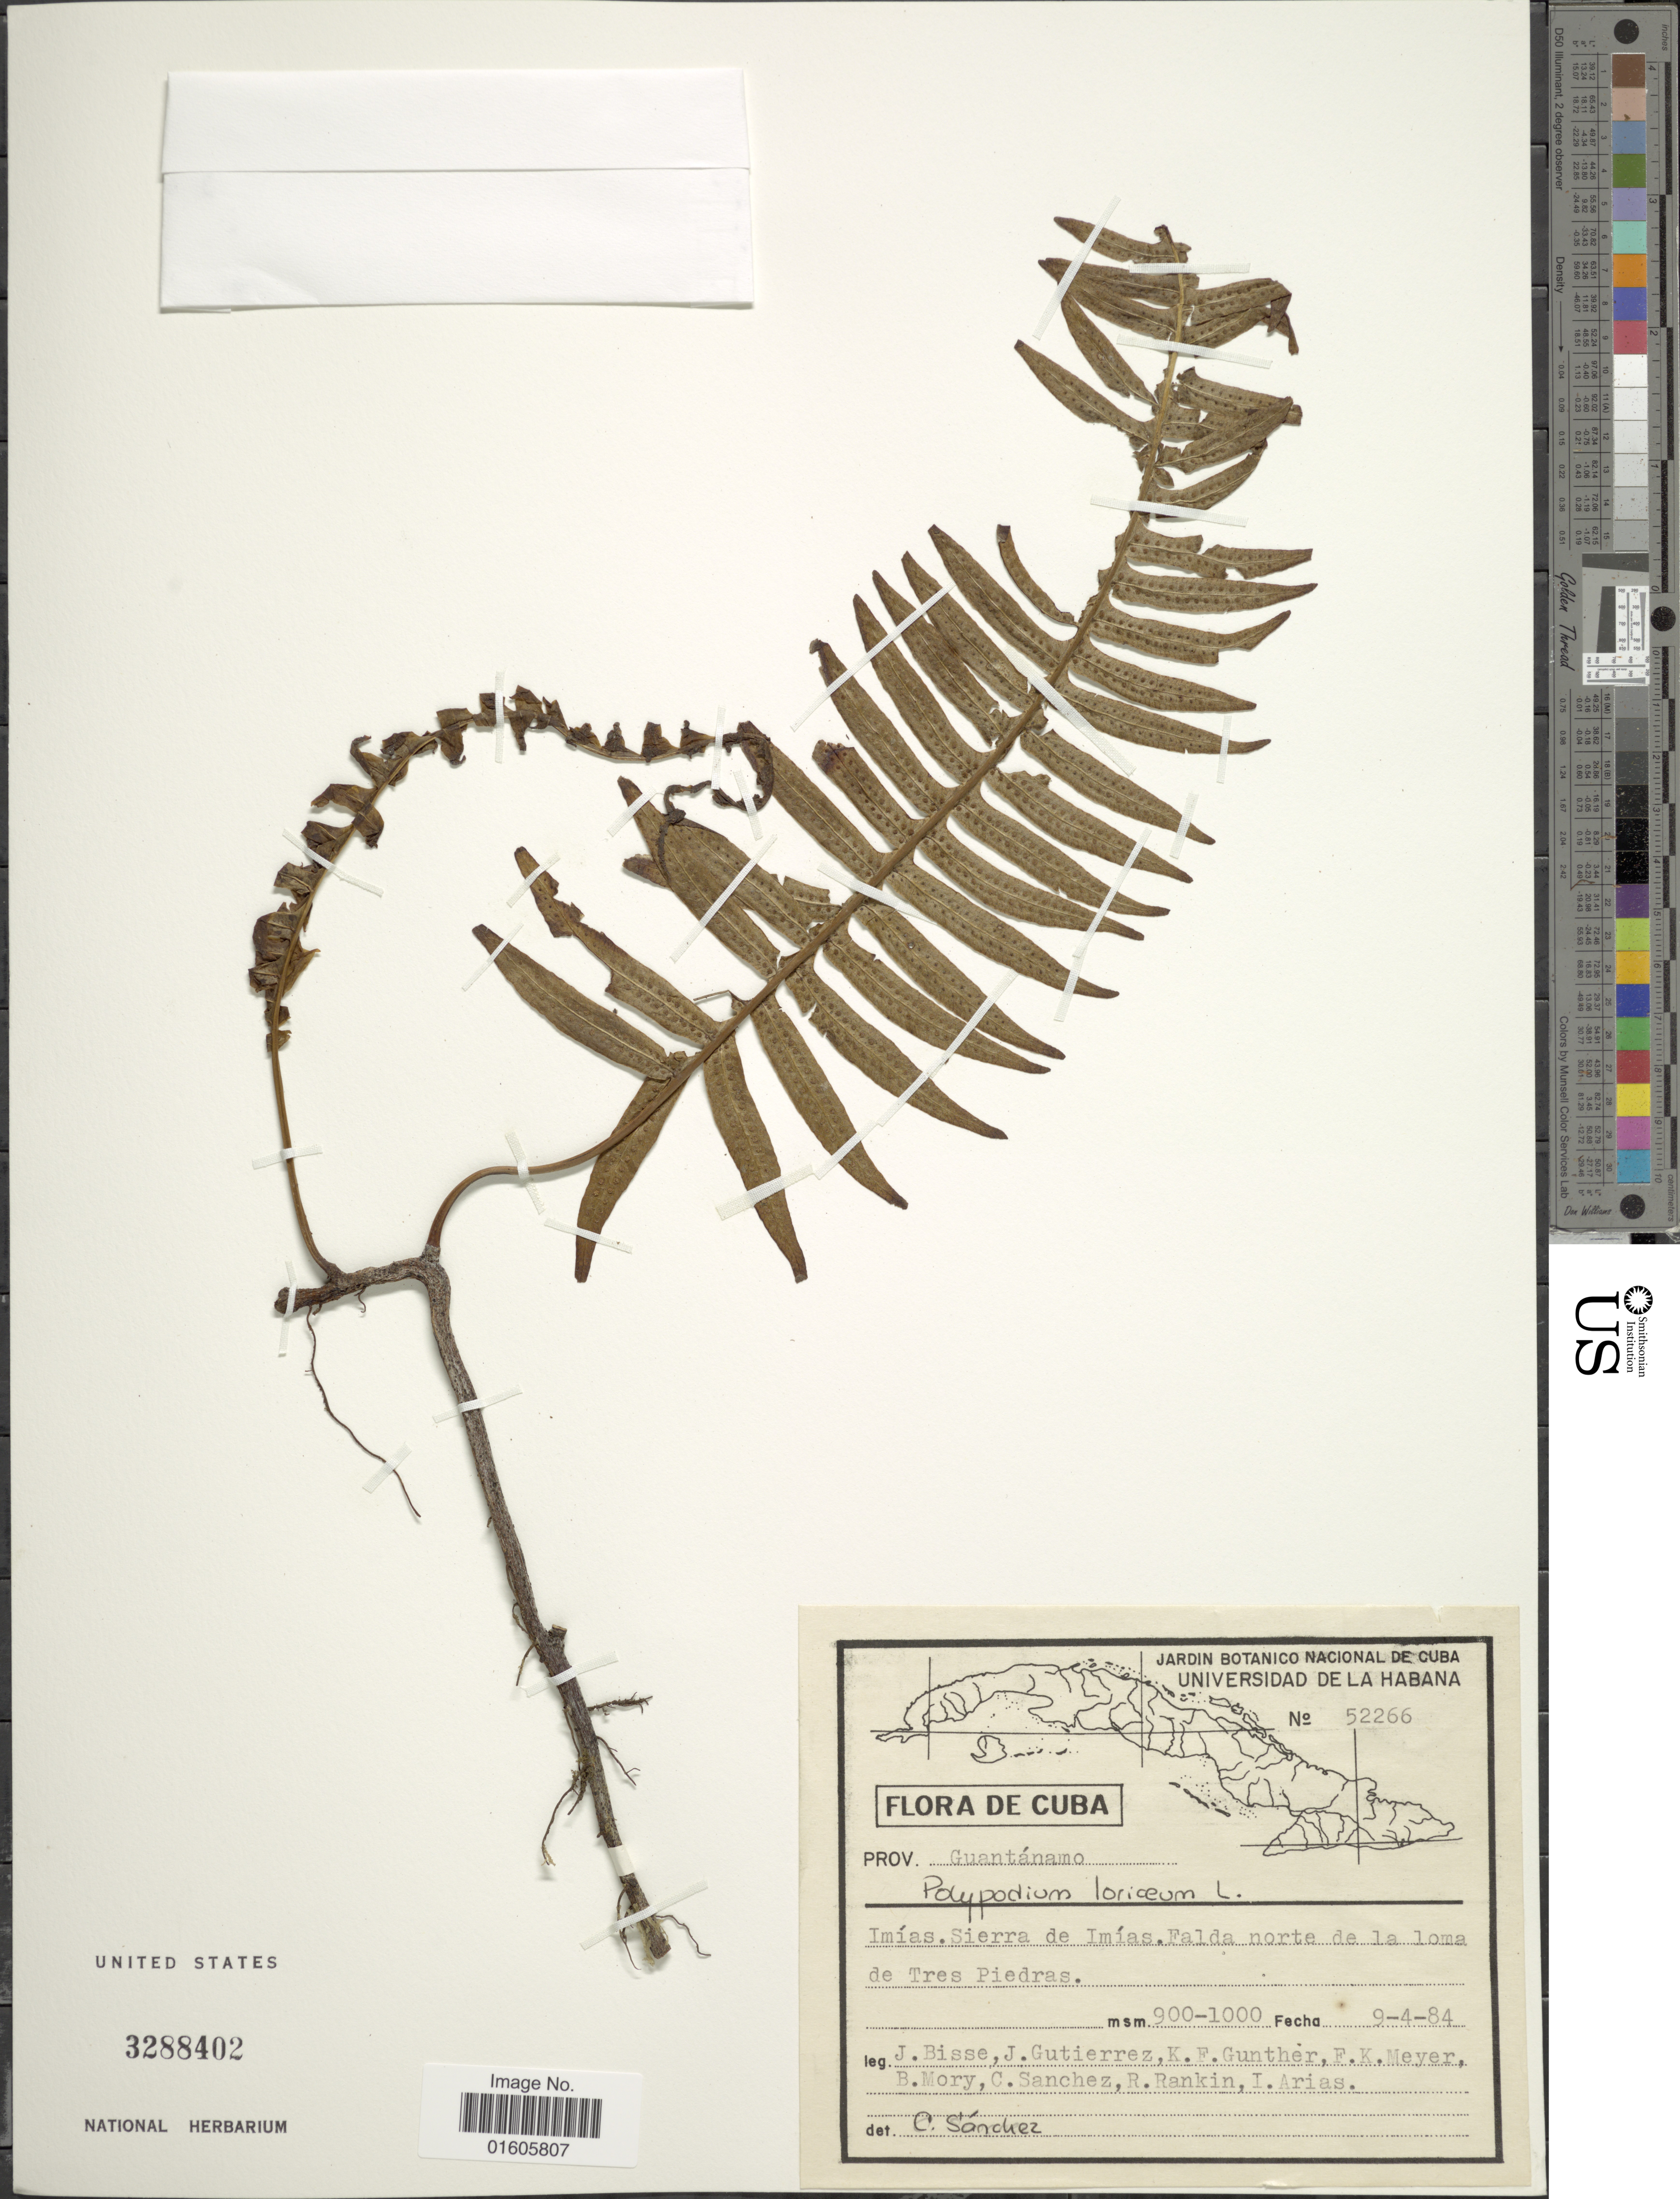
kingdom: Plantae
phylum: Tracheophyta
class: Polypodiopsida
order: Polypodiales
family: Polypodiaceae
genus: Serpocaulon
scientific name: Serpocaulon loriceum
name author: (L.) A.R. Sm.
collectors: J. Bisse, J. Gutierrez, K. Günther, F. Meyer & et al.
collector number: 52266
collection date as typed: Transcribed d/m/y: 9/4/84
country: Cuba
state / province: Guantánamo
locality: Prov. Guantánamo. Imías. Sierra de Imías. Falda norte de la loma de Tres Piedras.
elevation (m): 900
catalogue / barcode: US 3288402